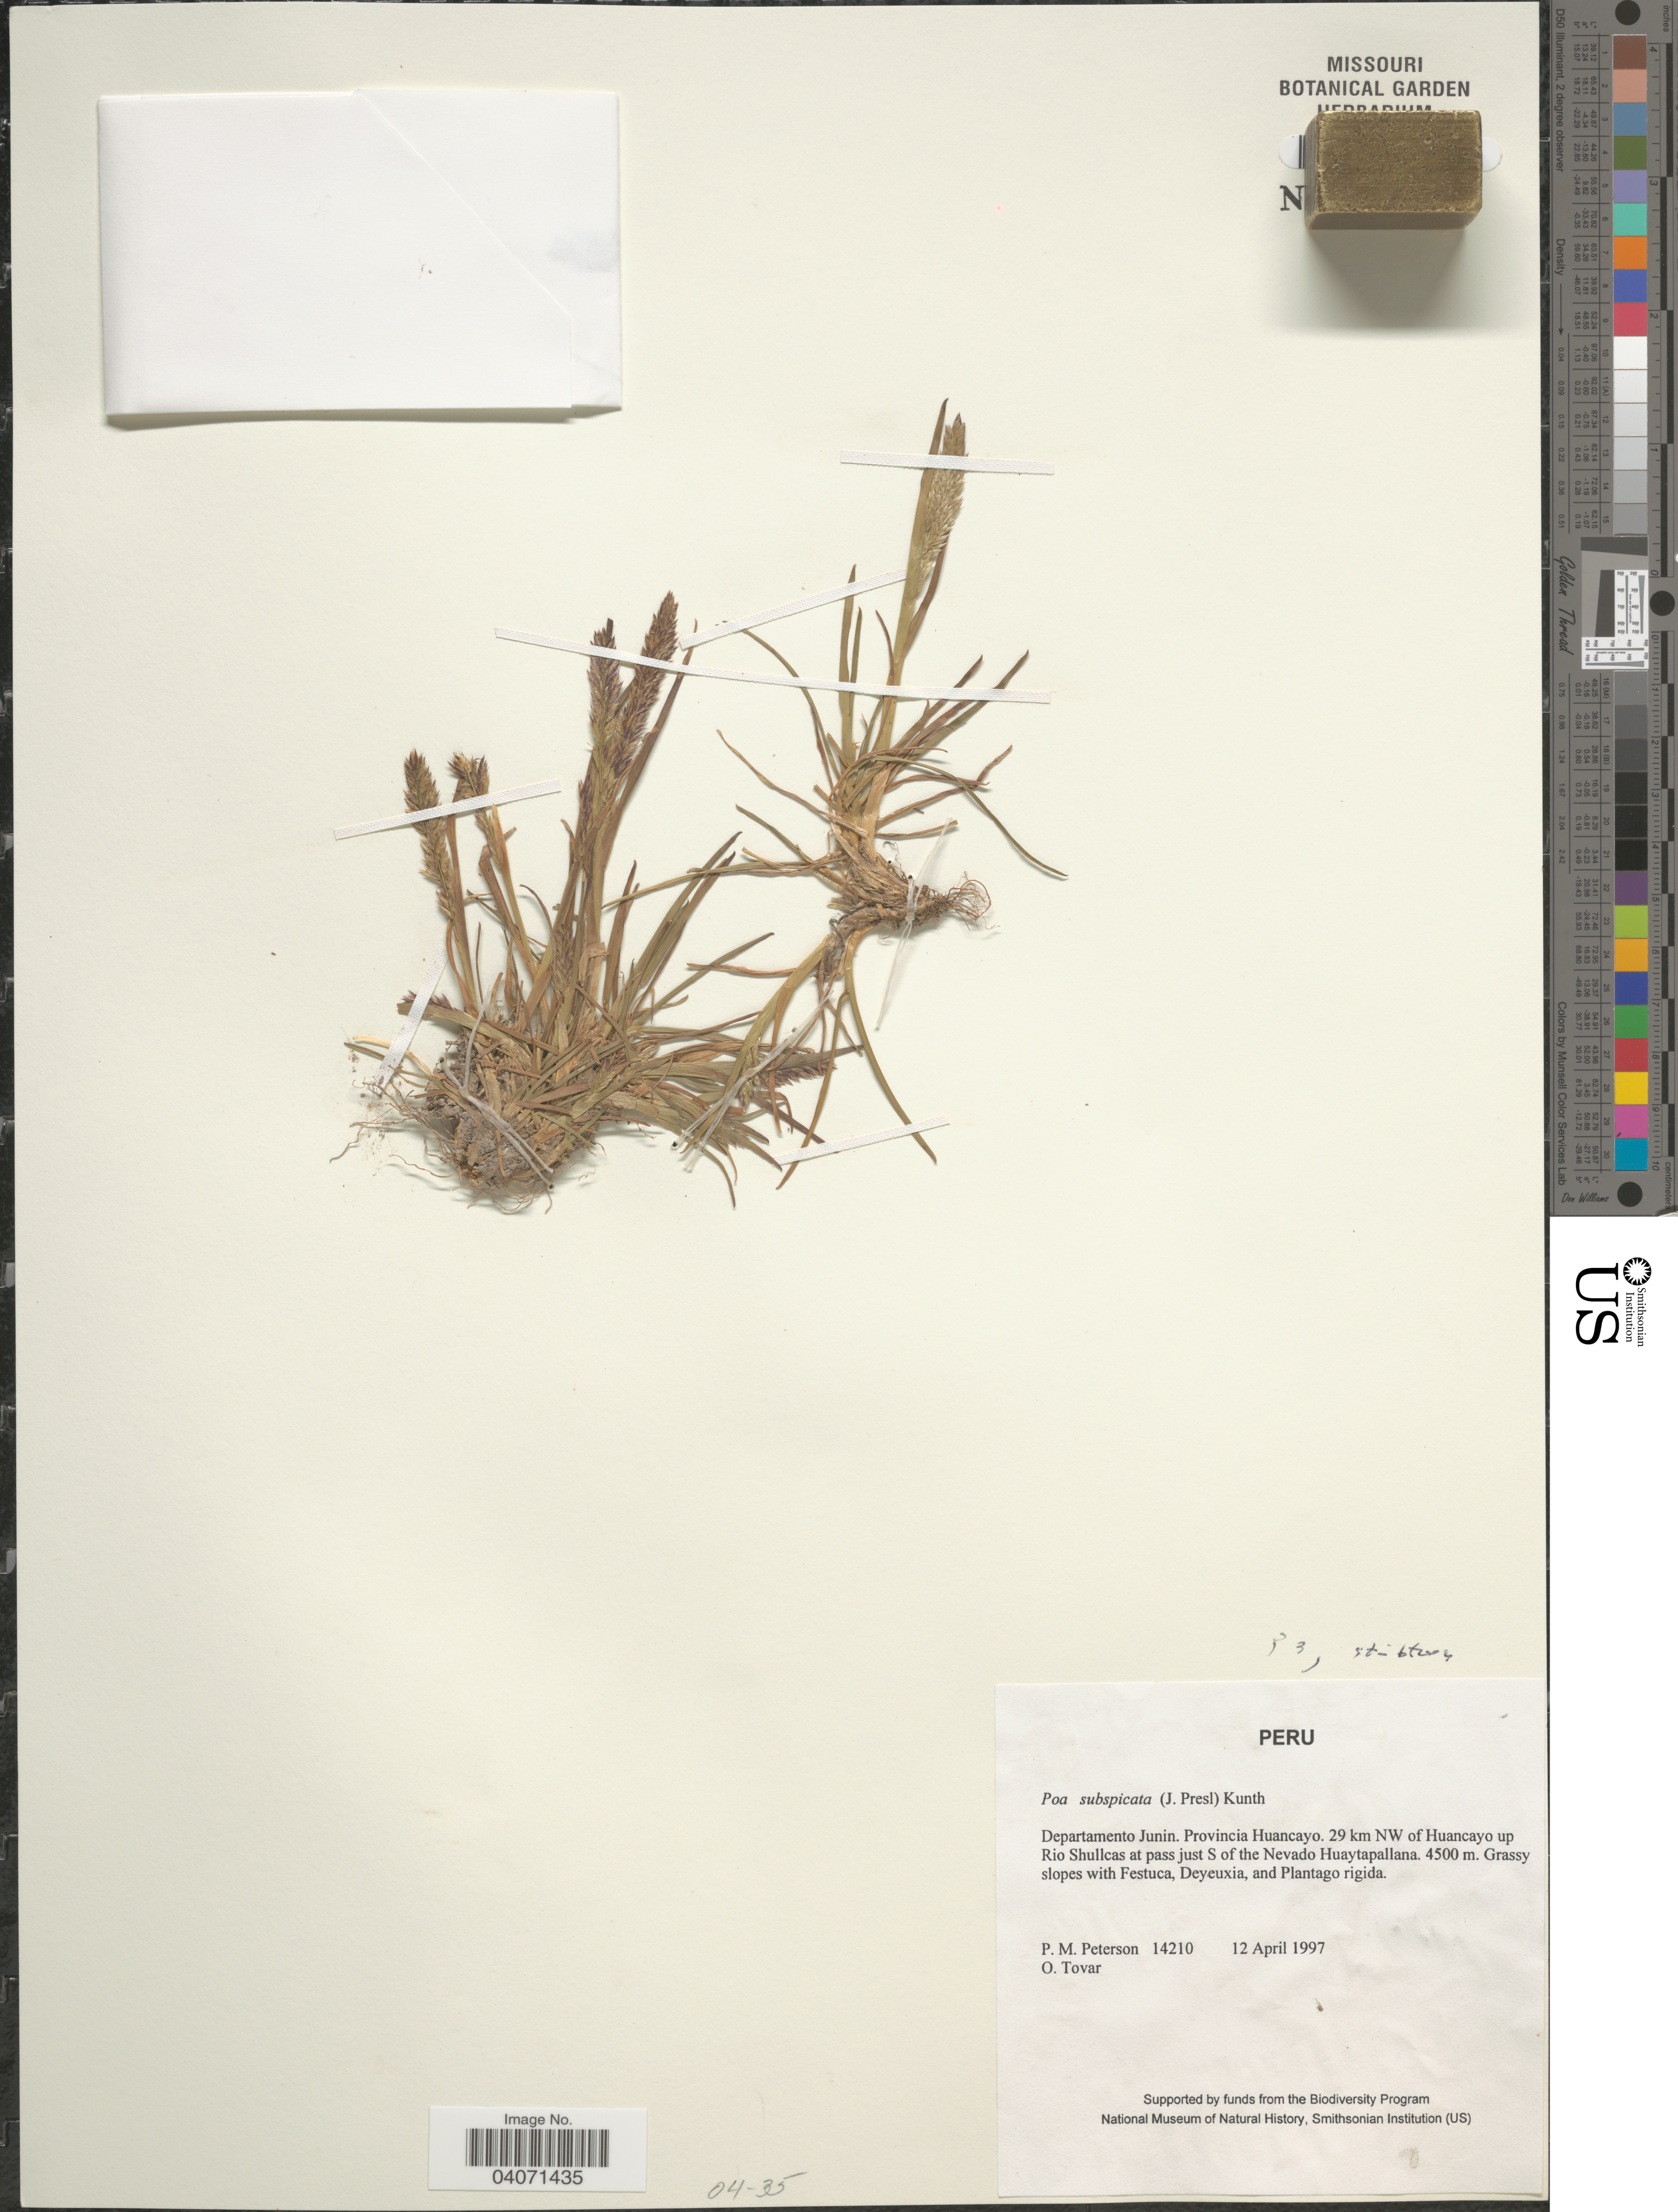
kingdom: Plantae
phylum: Tracheophyta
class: Liliopsida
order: Poales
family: Poaceae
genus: Poa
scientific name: Poa subspicata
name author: (J. Presl) Kunth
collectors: P. M. Peterson & O. Tovar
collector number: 14210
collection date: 1997-04-12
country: Peru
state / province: Junín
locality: Departamento Junin. Provincia Huancayo. 29 km NW of Huancayo up Rio Shullcas at pass just S of the Nevado Huaytapallana.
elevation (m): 4500